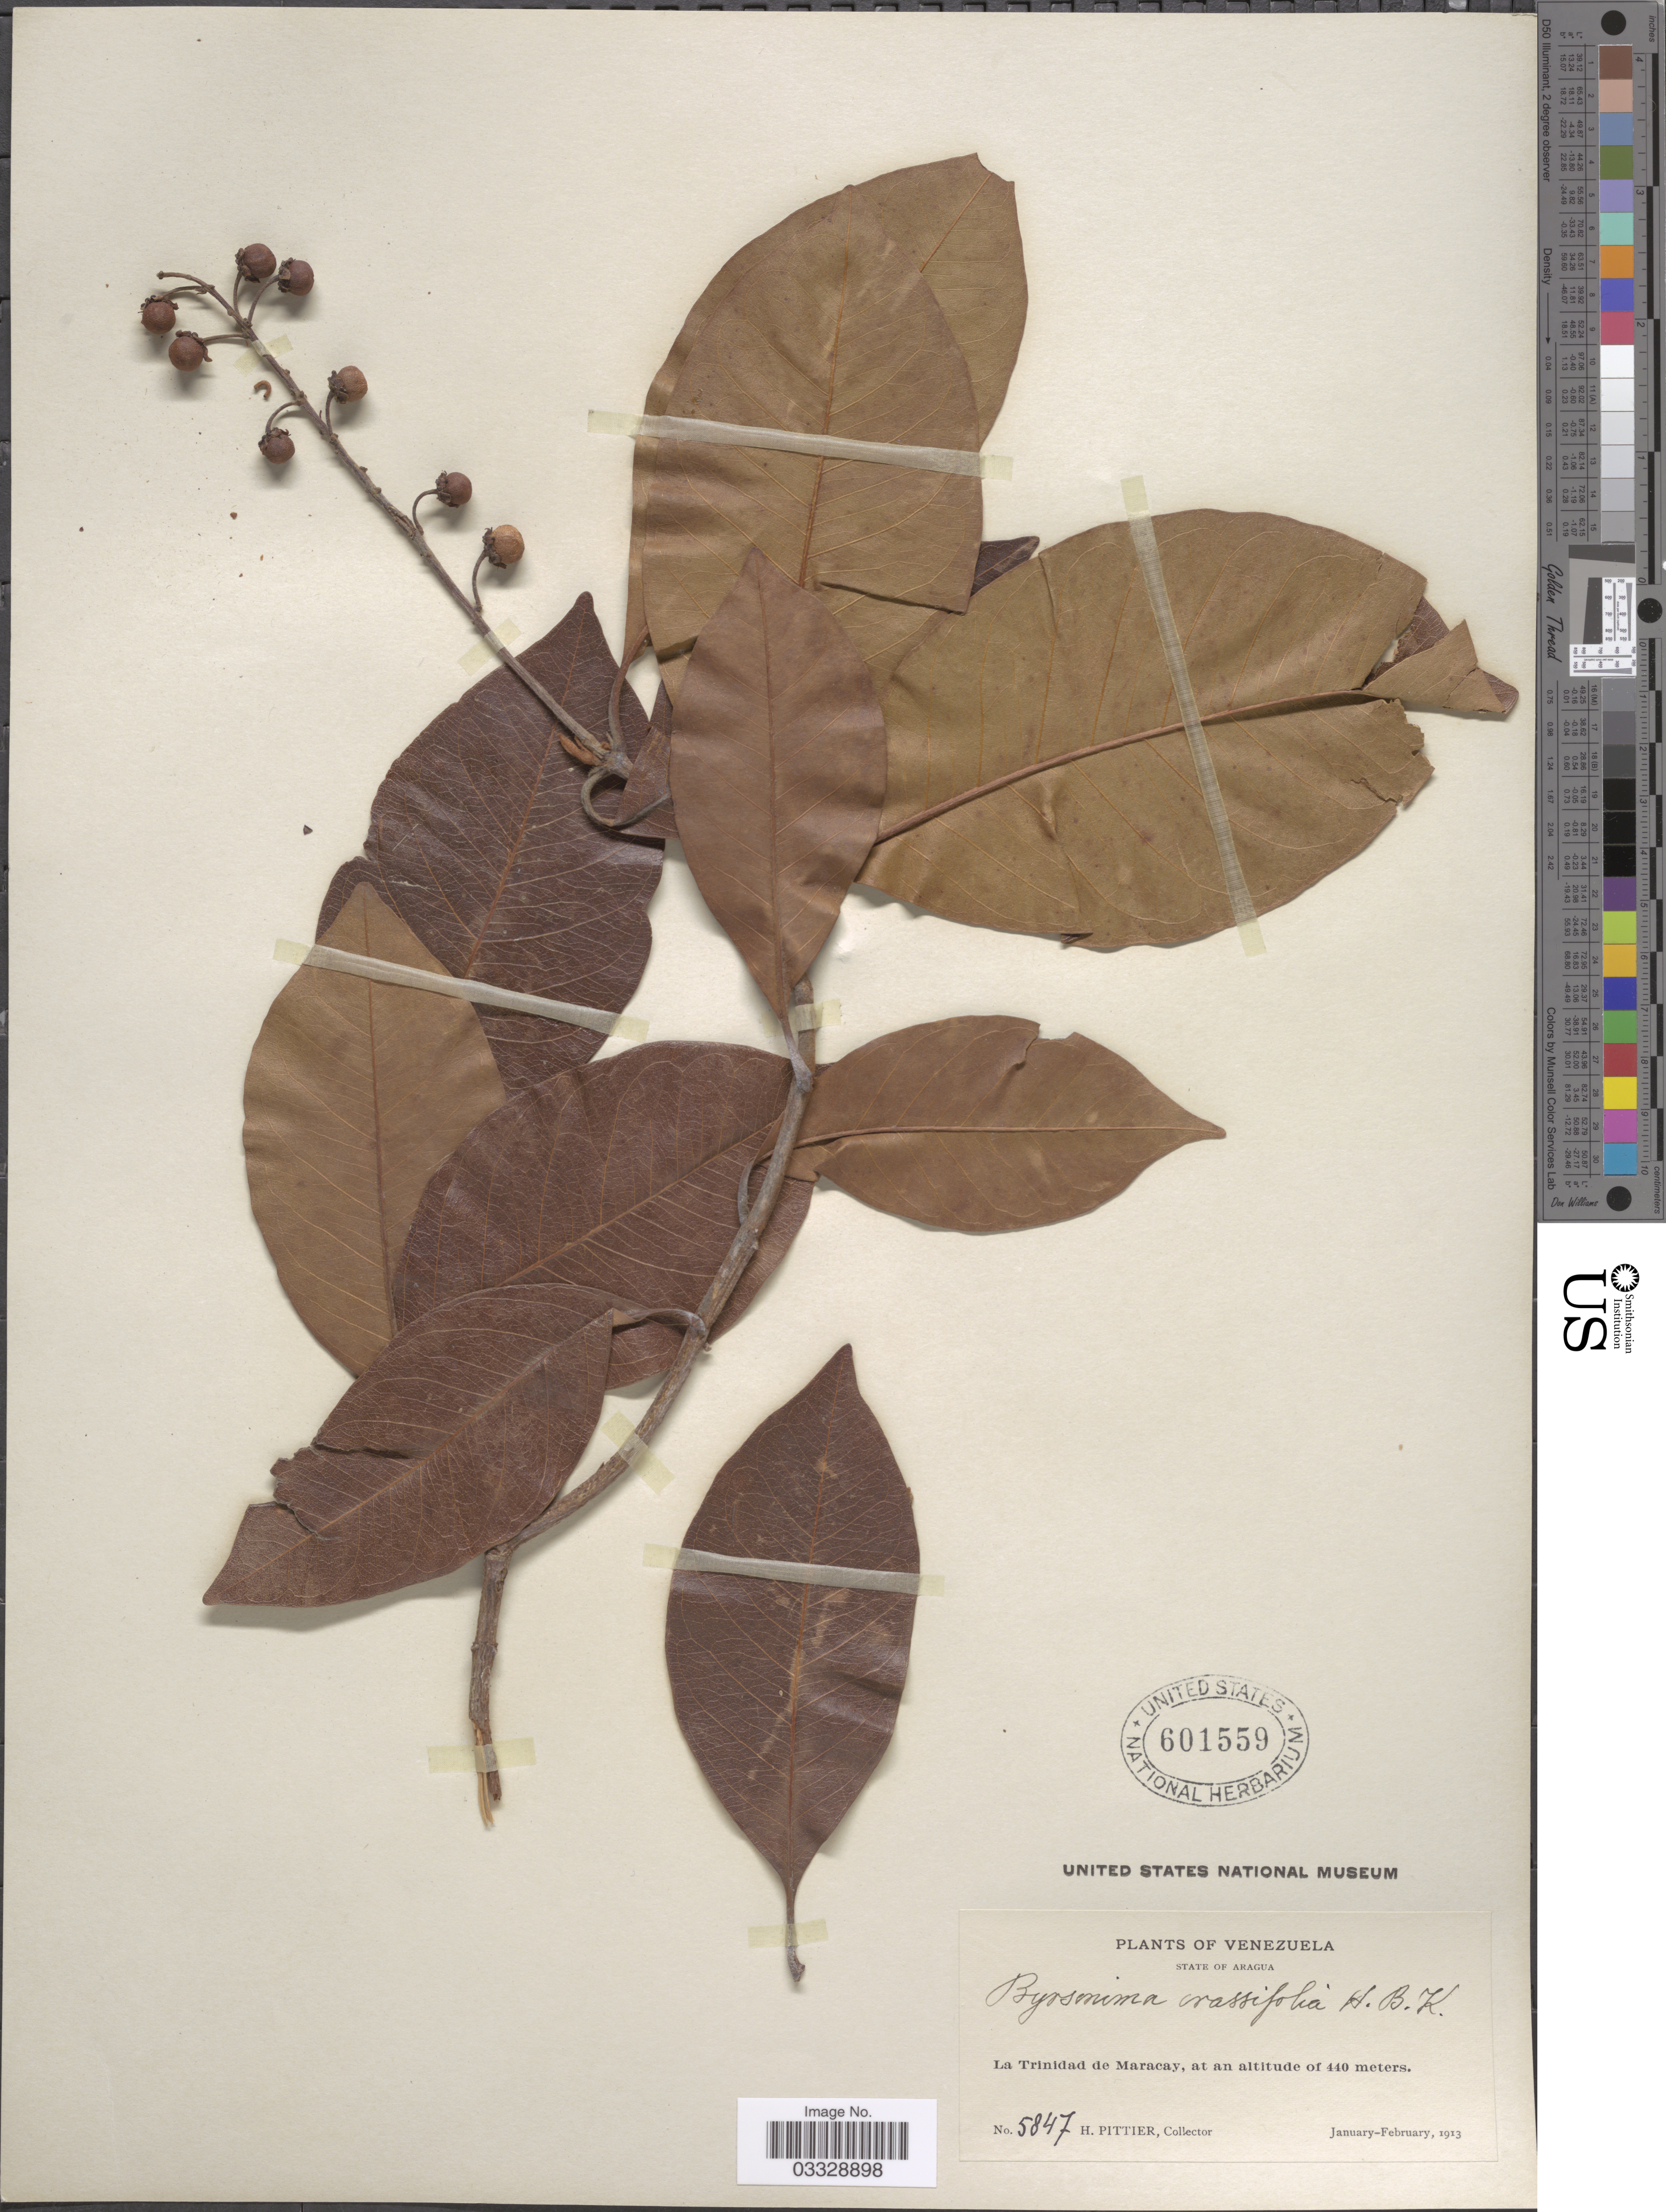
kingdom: Plantae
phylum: Tracheophyta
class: Magnoliopsida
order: Malpighiales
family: Malpighiaceae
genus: Byrsonima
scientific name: Byrsonima crassifolia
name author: (L.) Kunth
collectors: H. F. Pittier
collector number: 5847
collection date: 1913-01/1913-02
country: Venezuela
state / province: Aragua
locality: La Trinidad de Maracay.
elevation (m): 440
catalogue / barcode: US 601559